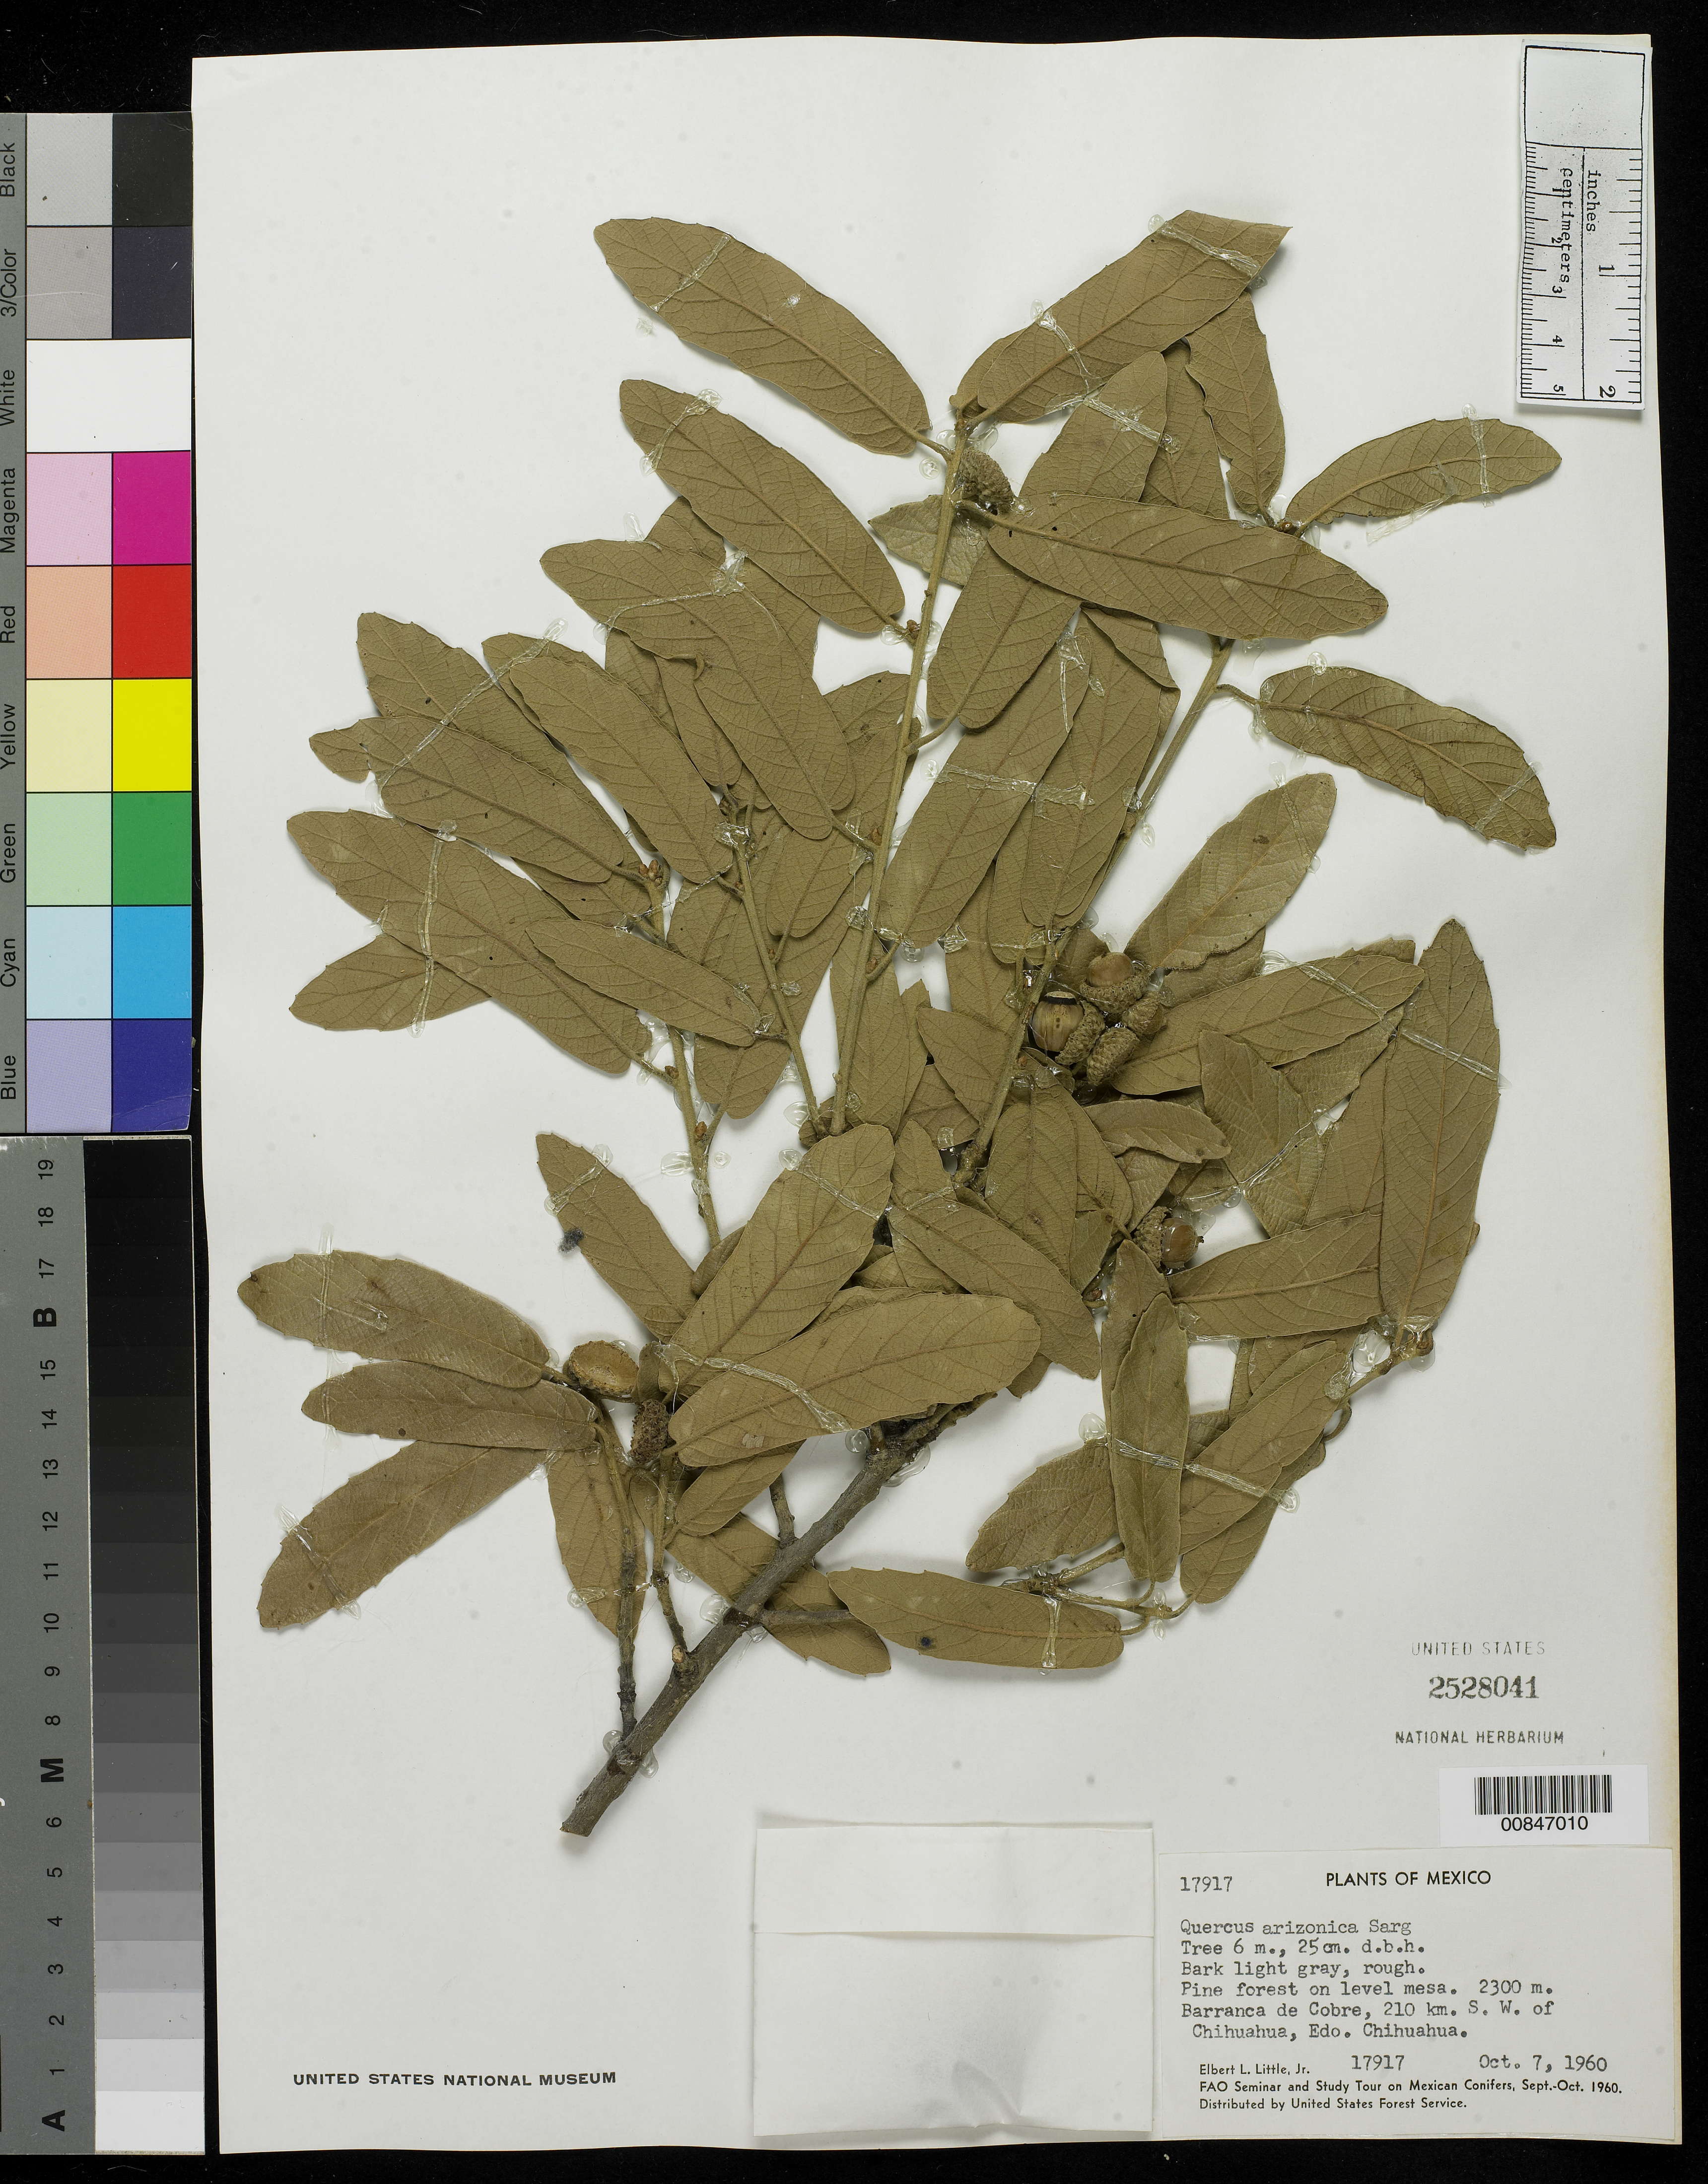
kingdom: Plantae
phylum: Tracheophyta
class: Magnoliopsida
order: Fagales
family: Fagaceae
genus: Quercus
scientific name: Quercus arizonica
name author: Sarg.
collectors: E. L. Little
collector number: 17917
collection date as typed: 07 Oct 1960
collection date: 1960-10-07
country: Mexico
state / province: Chihuahua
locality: Barranca del Cobre, 210 km. SW of Chihuahua, Edo. Chihuahua.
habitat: Pine forest on level mesa.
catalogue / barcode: US 2528041